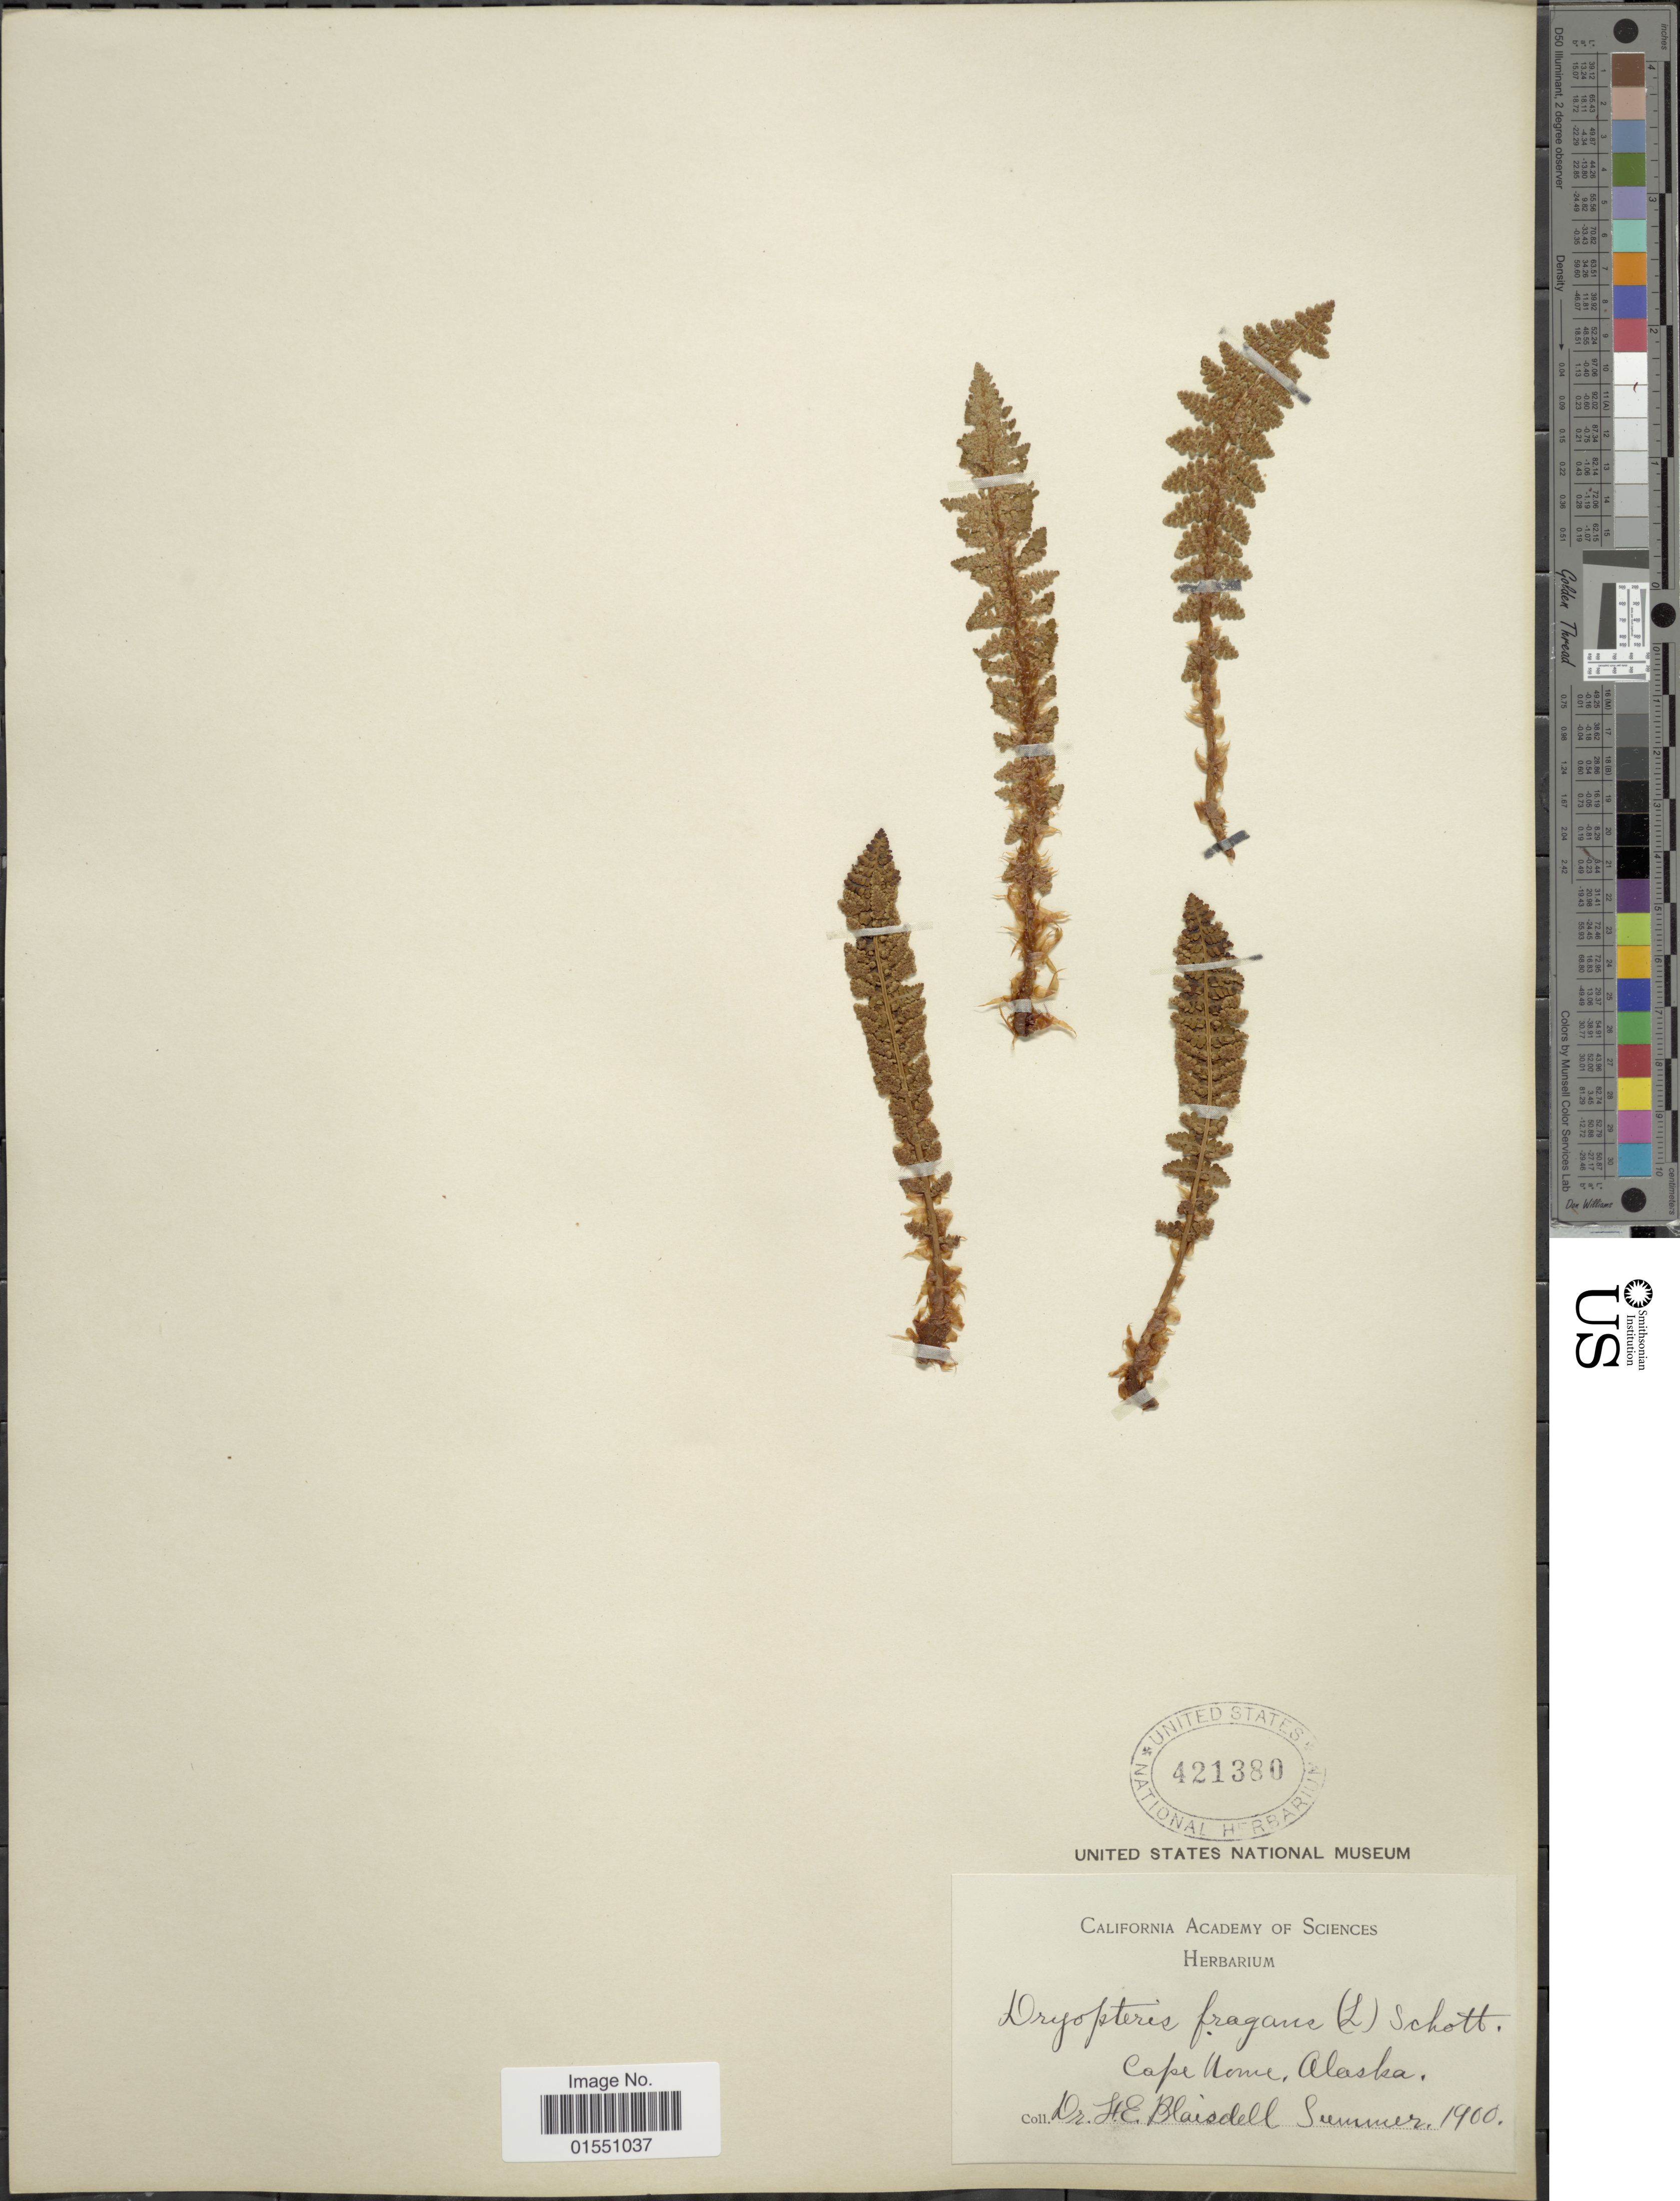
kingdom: Plantae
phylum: Tracheophyta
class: Polypodiopsida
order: Polypodiales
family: Dryopteridaceae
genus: Dryopteris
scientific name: Dryopteris fragrans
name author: (L.) Schott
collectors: F. Blaisdell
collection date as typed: Summer 1900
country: United States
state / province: Alaska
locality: Cape Nome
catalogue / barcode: US 421380